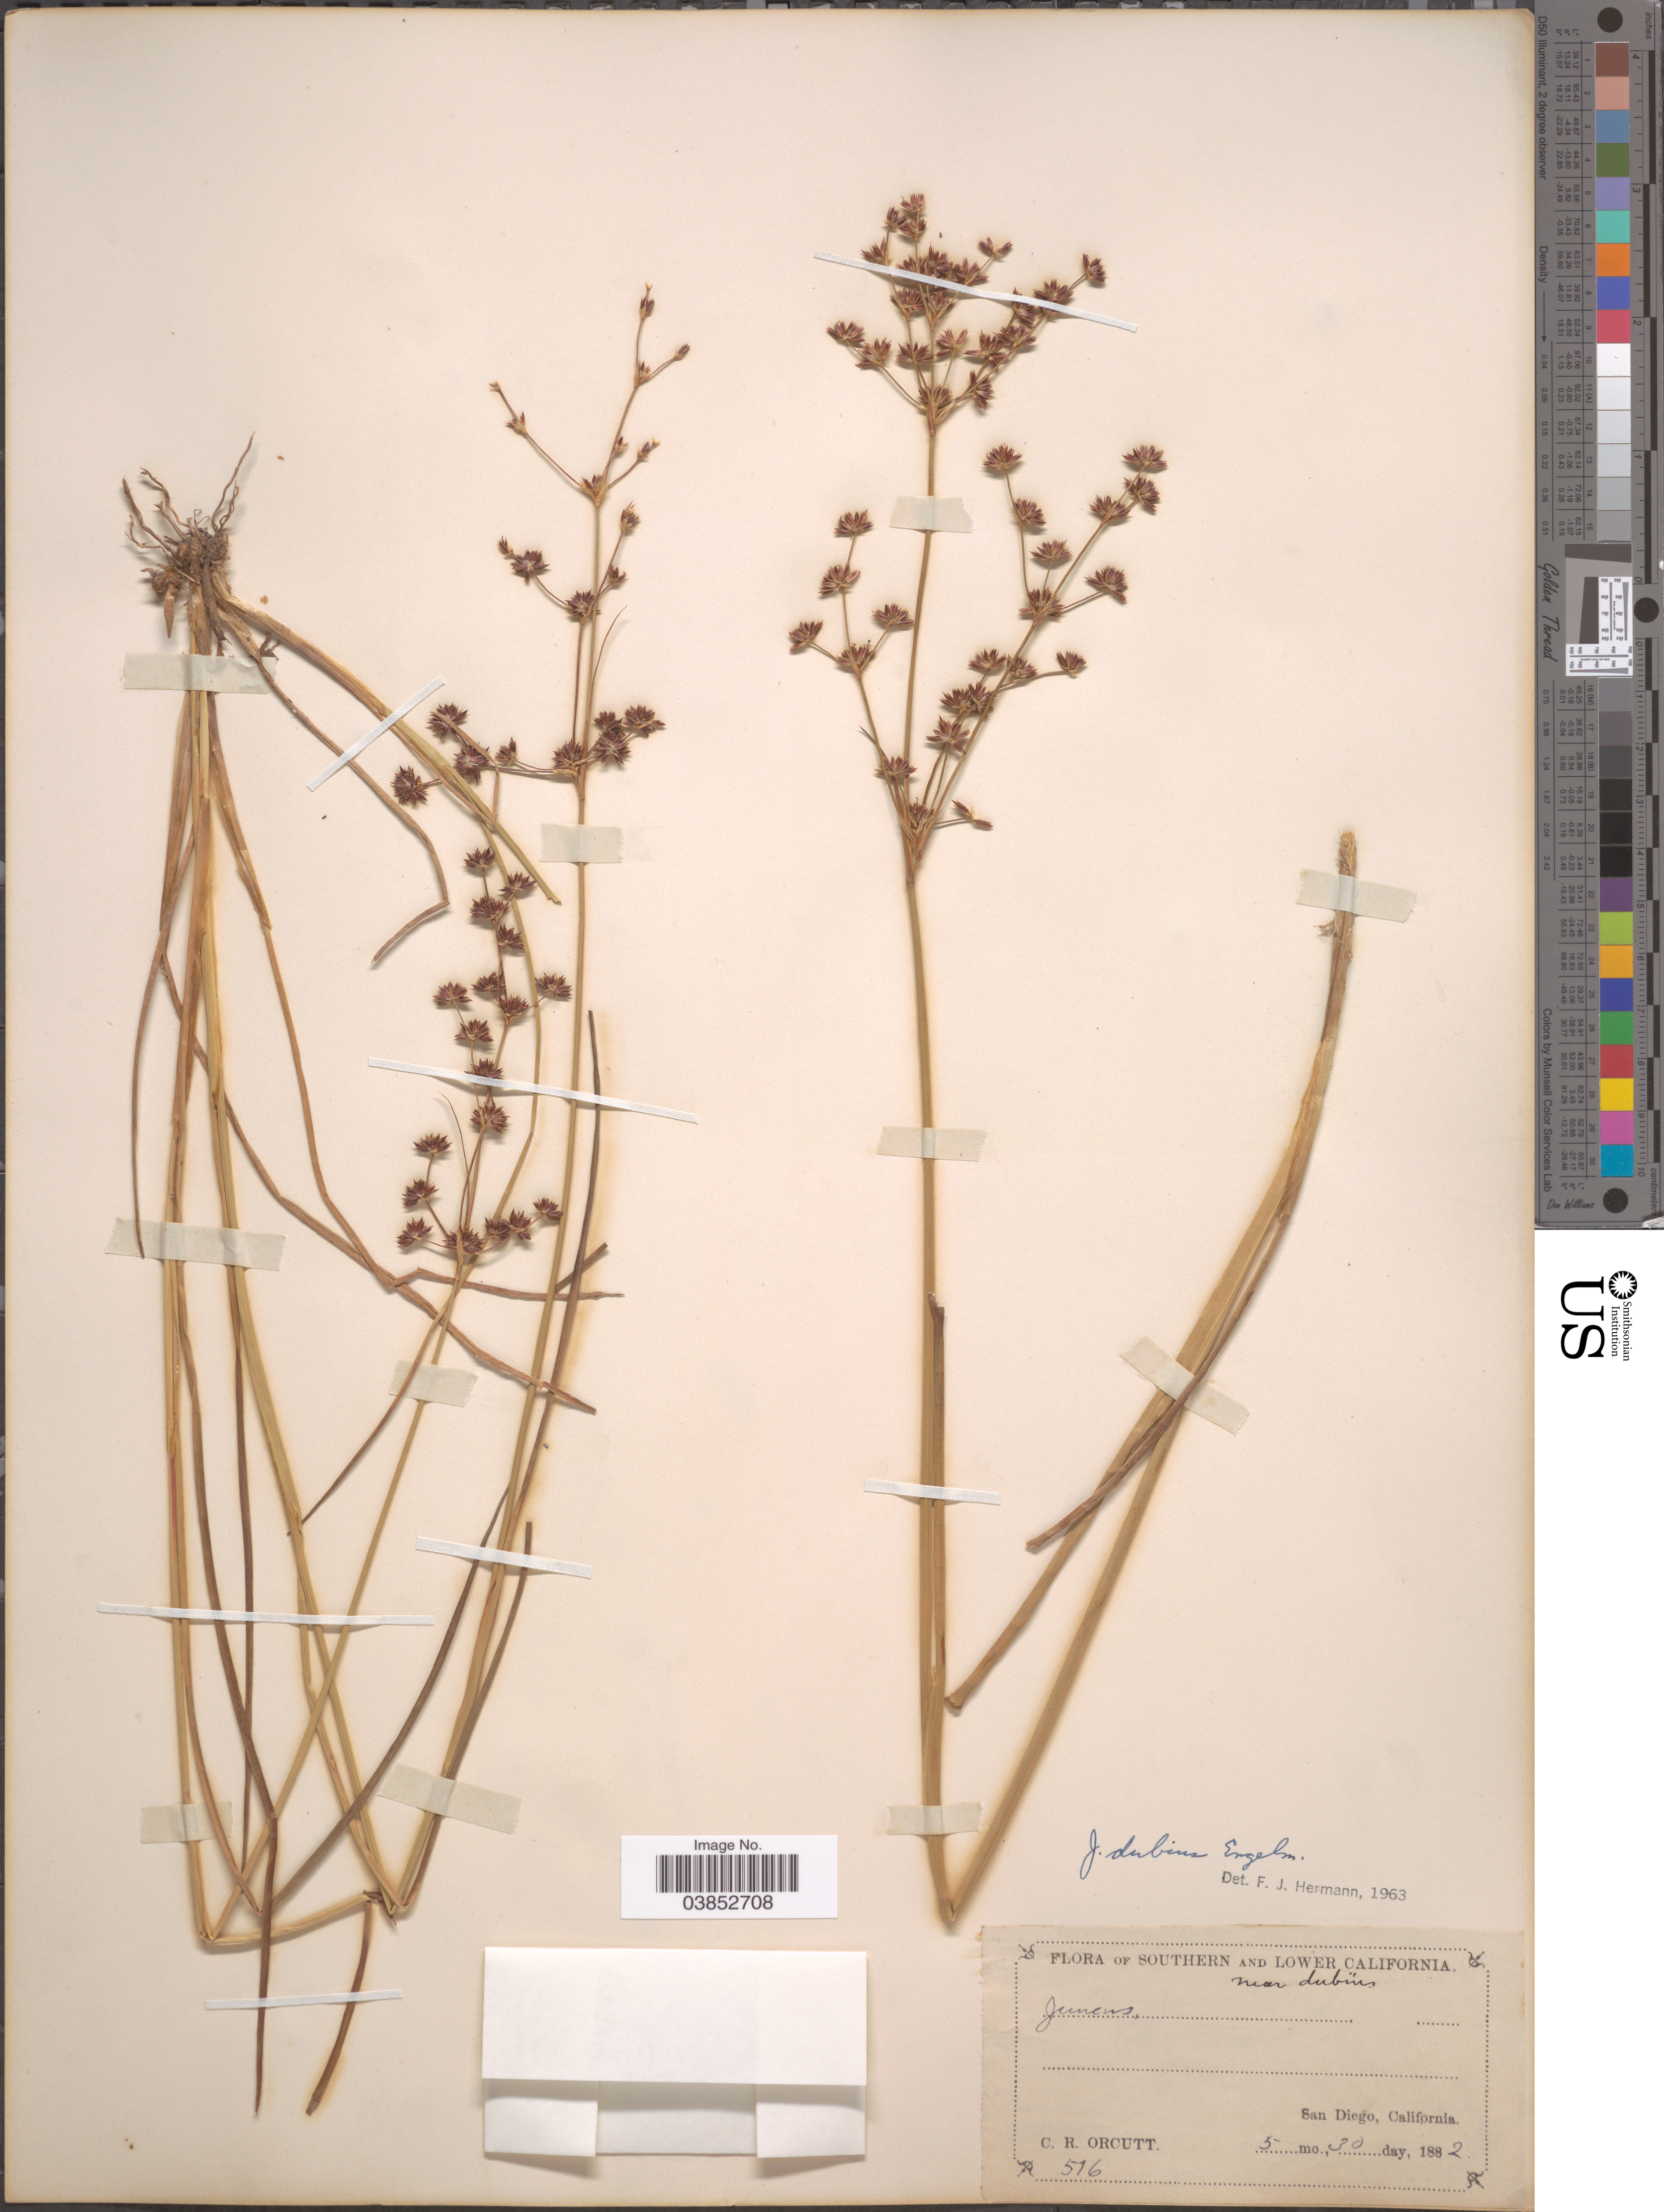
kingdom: Plantae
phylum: Tracheophyta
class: Liliopsida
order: Poales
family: Juncaceae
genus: Juncus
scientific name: Juncus dubius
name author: Engelm.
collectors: C. R. Orcutt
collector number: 516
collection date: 1882-05-30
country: United States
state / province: California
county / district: San Diego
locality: Southern and Lower California. San Diego.